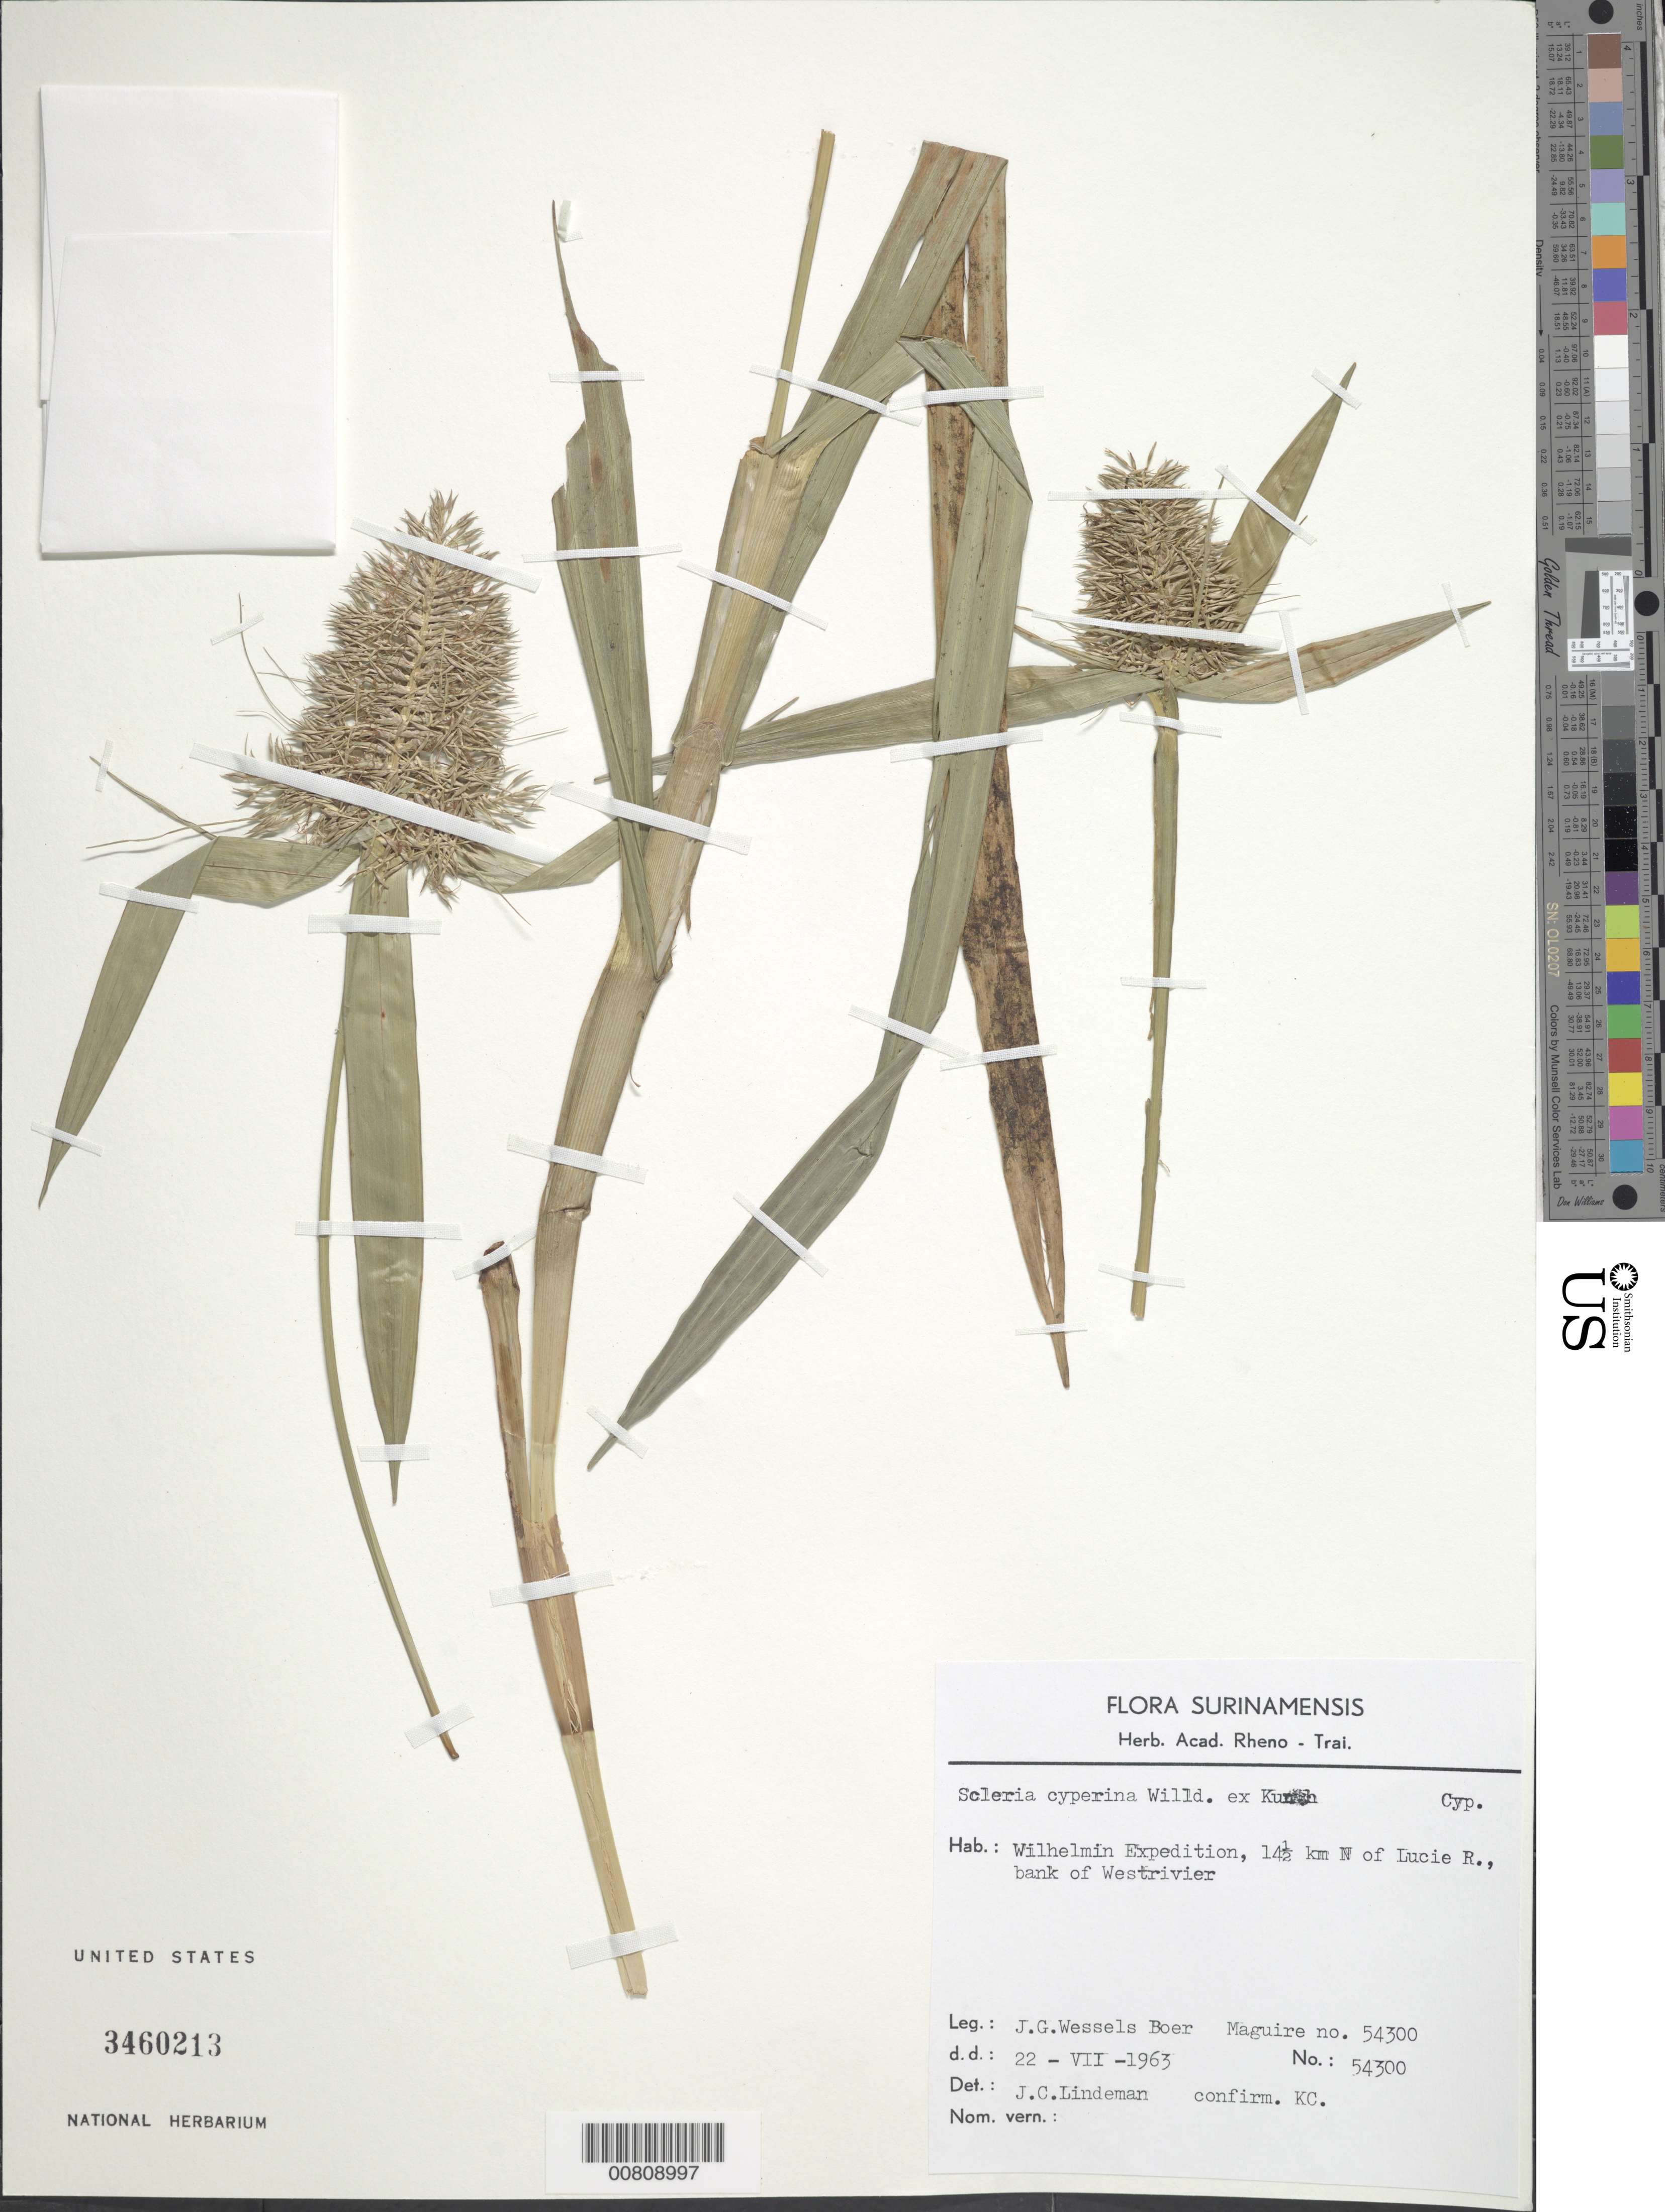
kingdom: Plantae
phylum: Tracheophyta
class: Liliopsida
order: Poales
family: Cyperaceae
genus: Scleria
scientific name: Scleria cyperina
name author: Willd. ex Kunth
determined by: Lindeman, J. C.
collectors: J. G. Wessels Boer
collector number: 54300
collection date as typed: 22-Jul-63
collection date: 1963-07-22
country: Suriname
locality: West RIver, 14.5 km N of Lucie River, Wilhelmina Gebergte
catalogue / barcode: US 3460213